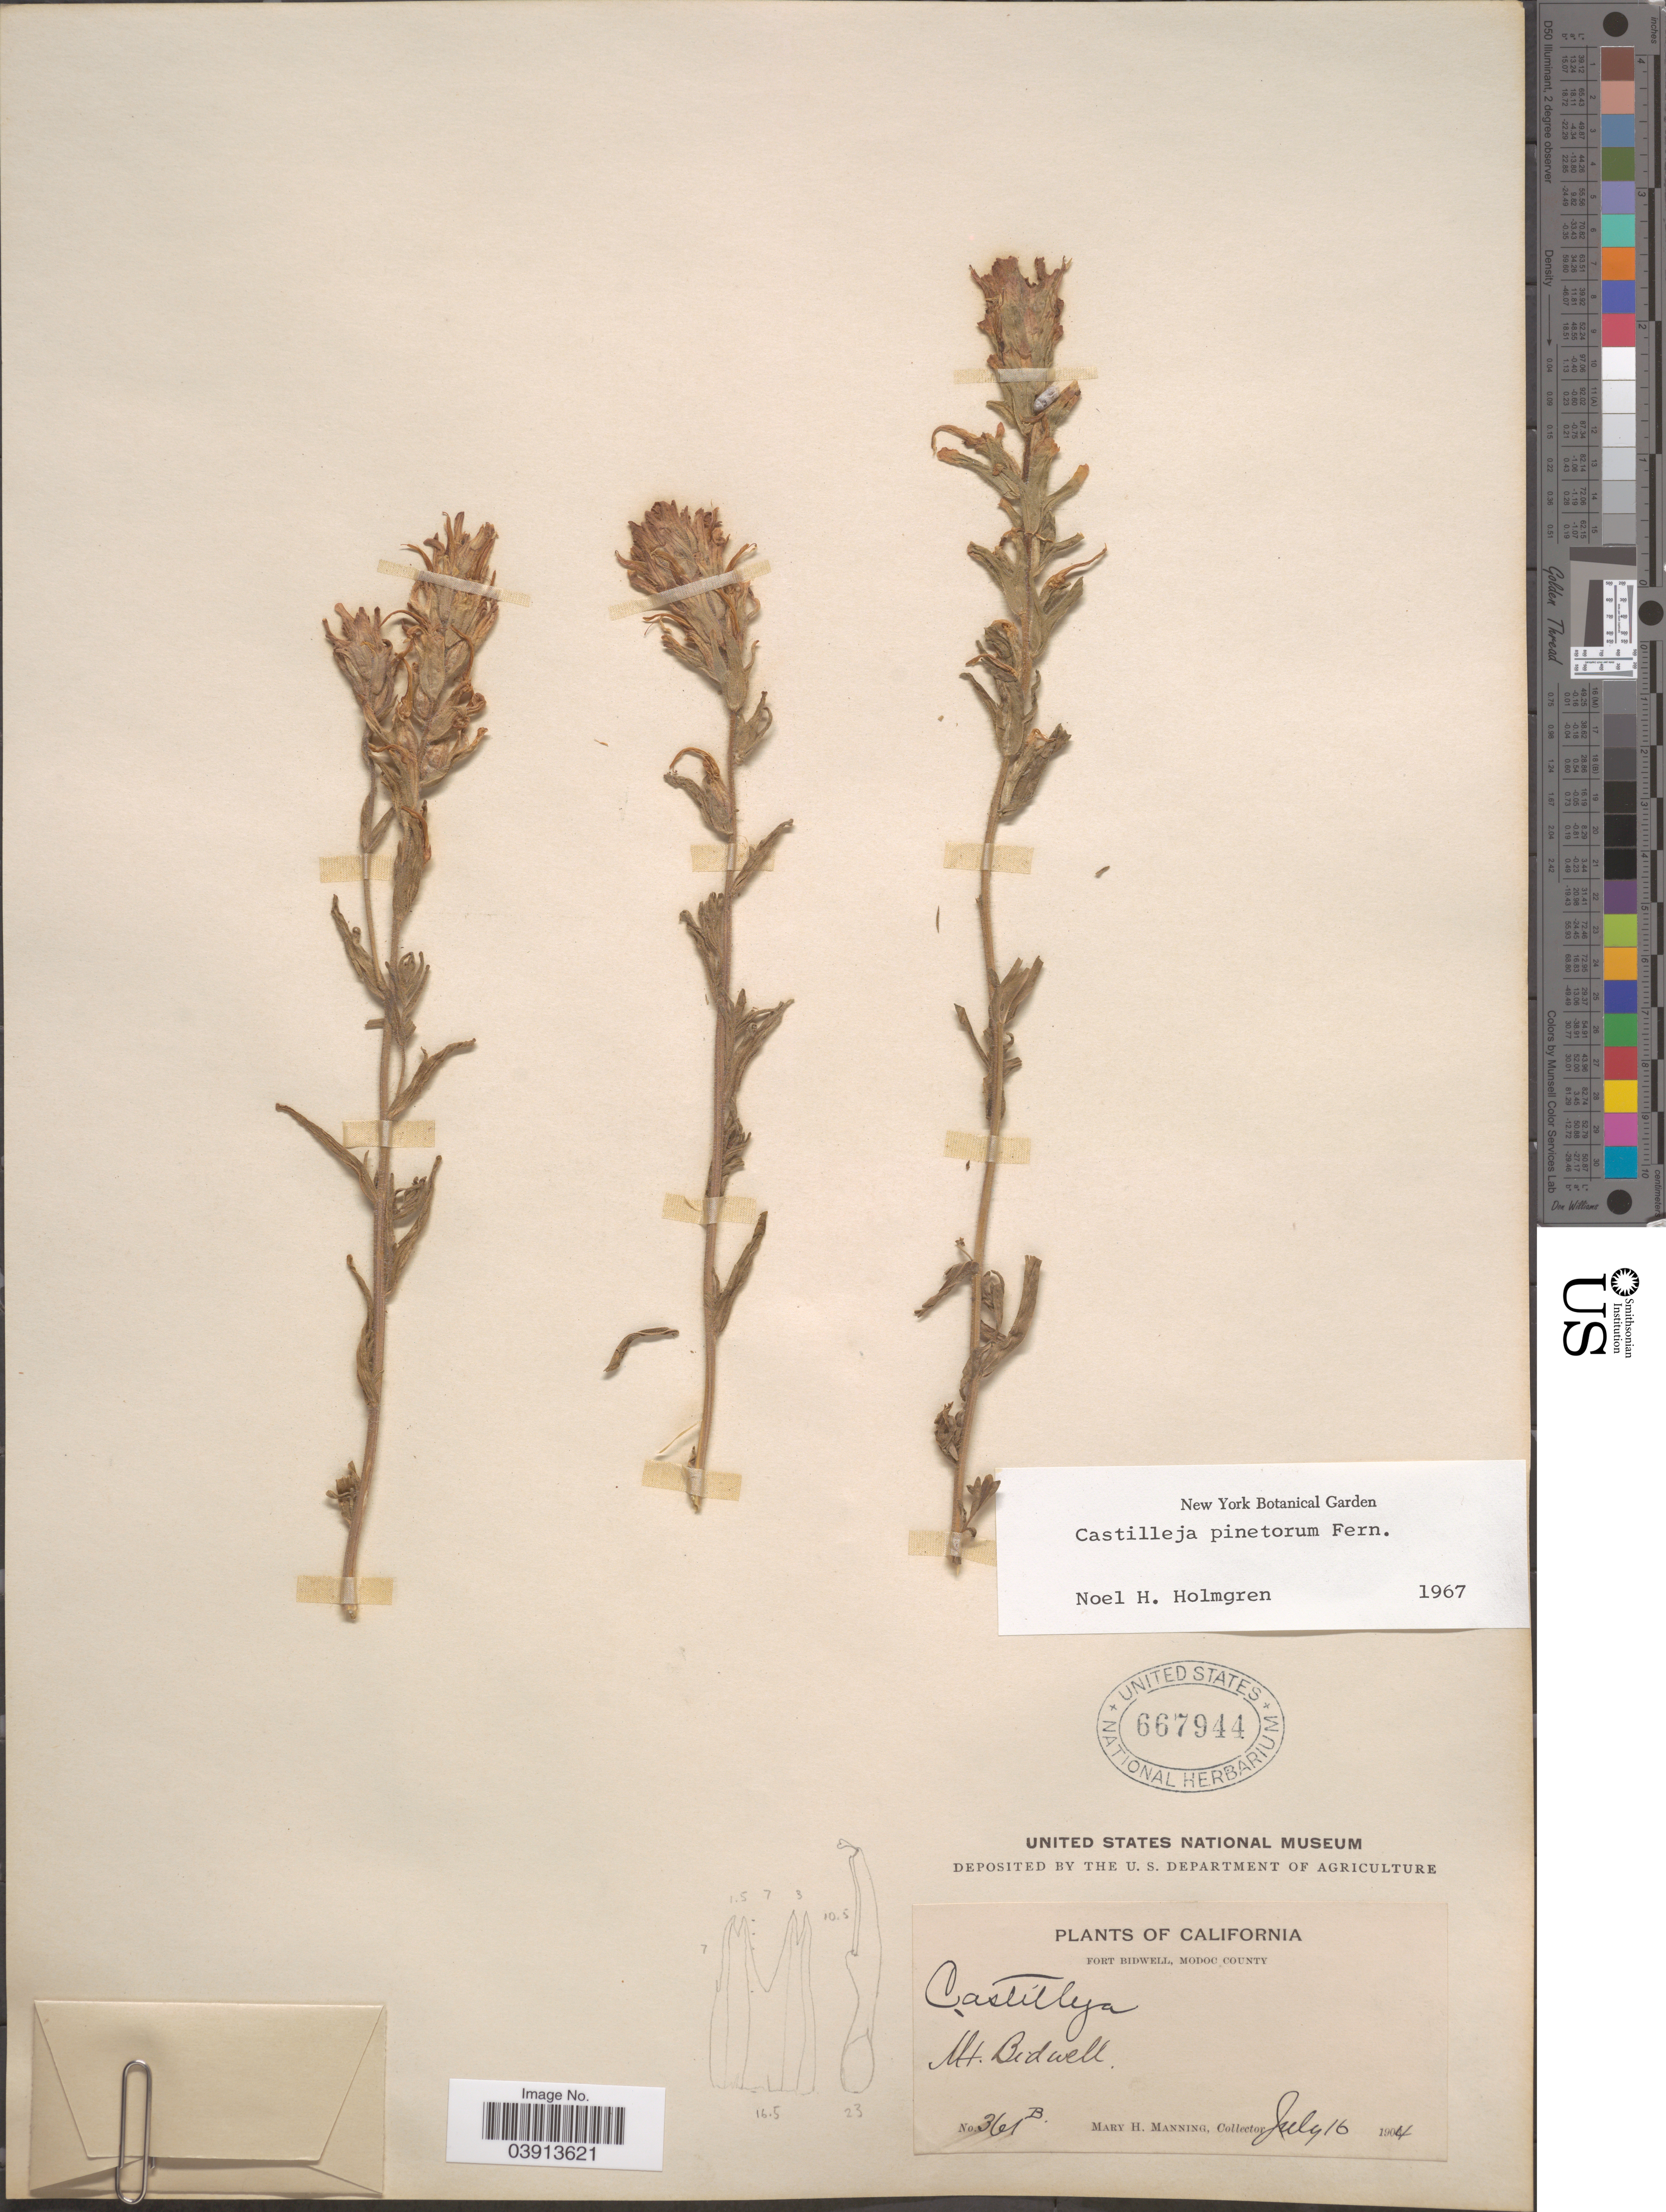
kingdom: Plantae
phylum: Tracheophyta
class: Magnoliopsida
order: Lamiales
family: Orobanchaceae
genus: Castilleja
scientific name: Castilleja pinetorum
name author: Fernald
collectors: M. Manning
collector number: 361B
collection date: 1904-07-16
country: United States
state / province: California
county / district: Modoc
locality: Fort Bidwell, Modoc County. Mt. Bidwell.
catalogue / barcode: US 667944